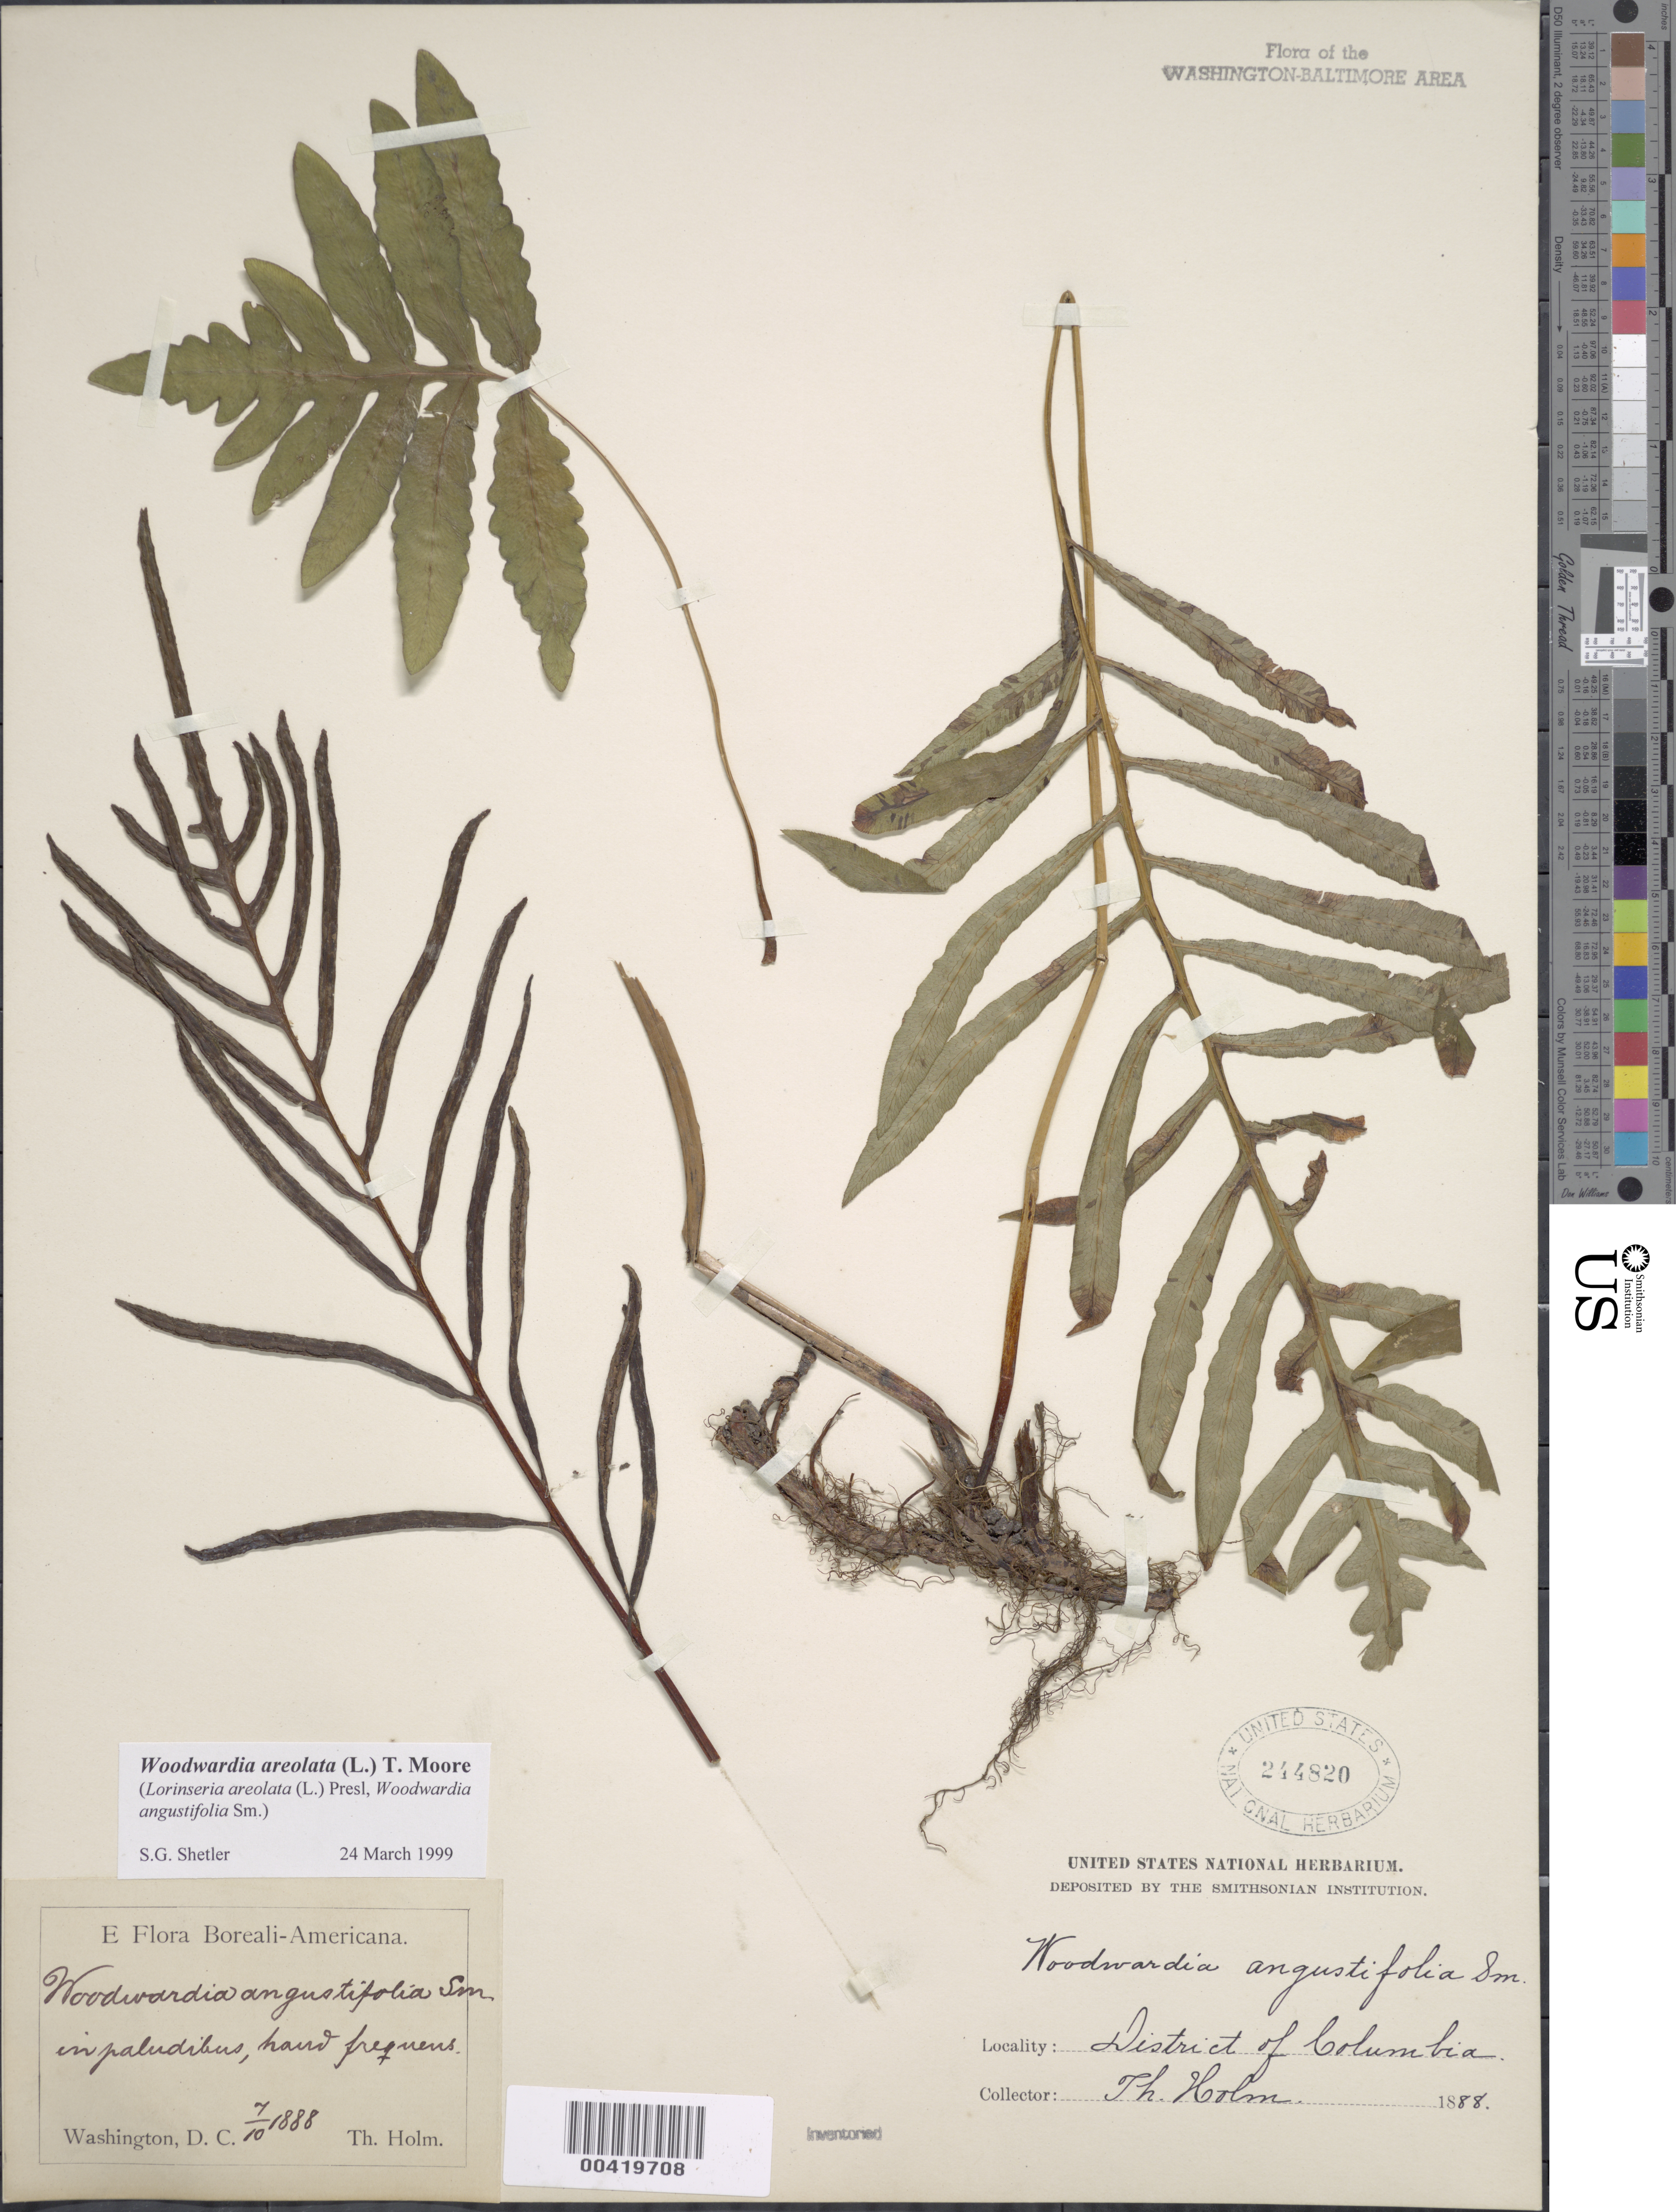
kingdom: Plantae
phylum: Tracheophyta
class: Polypodiopsida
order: Polypodiales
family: Blechnaceae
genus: Woodwardia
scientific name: Woodwardia areolata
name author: (L.) T. Moore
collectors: T. Holm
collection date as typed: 07 Oct 1888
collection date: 1888-10-07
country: United States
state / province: District of Columbia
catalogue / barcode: US 244820